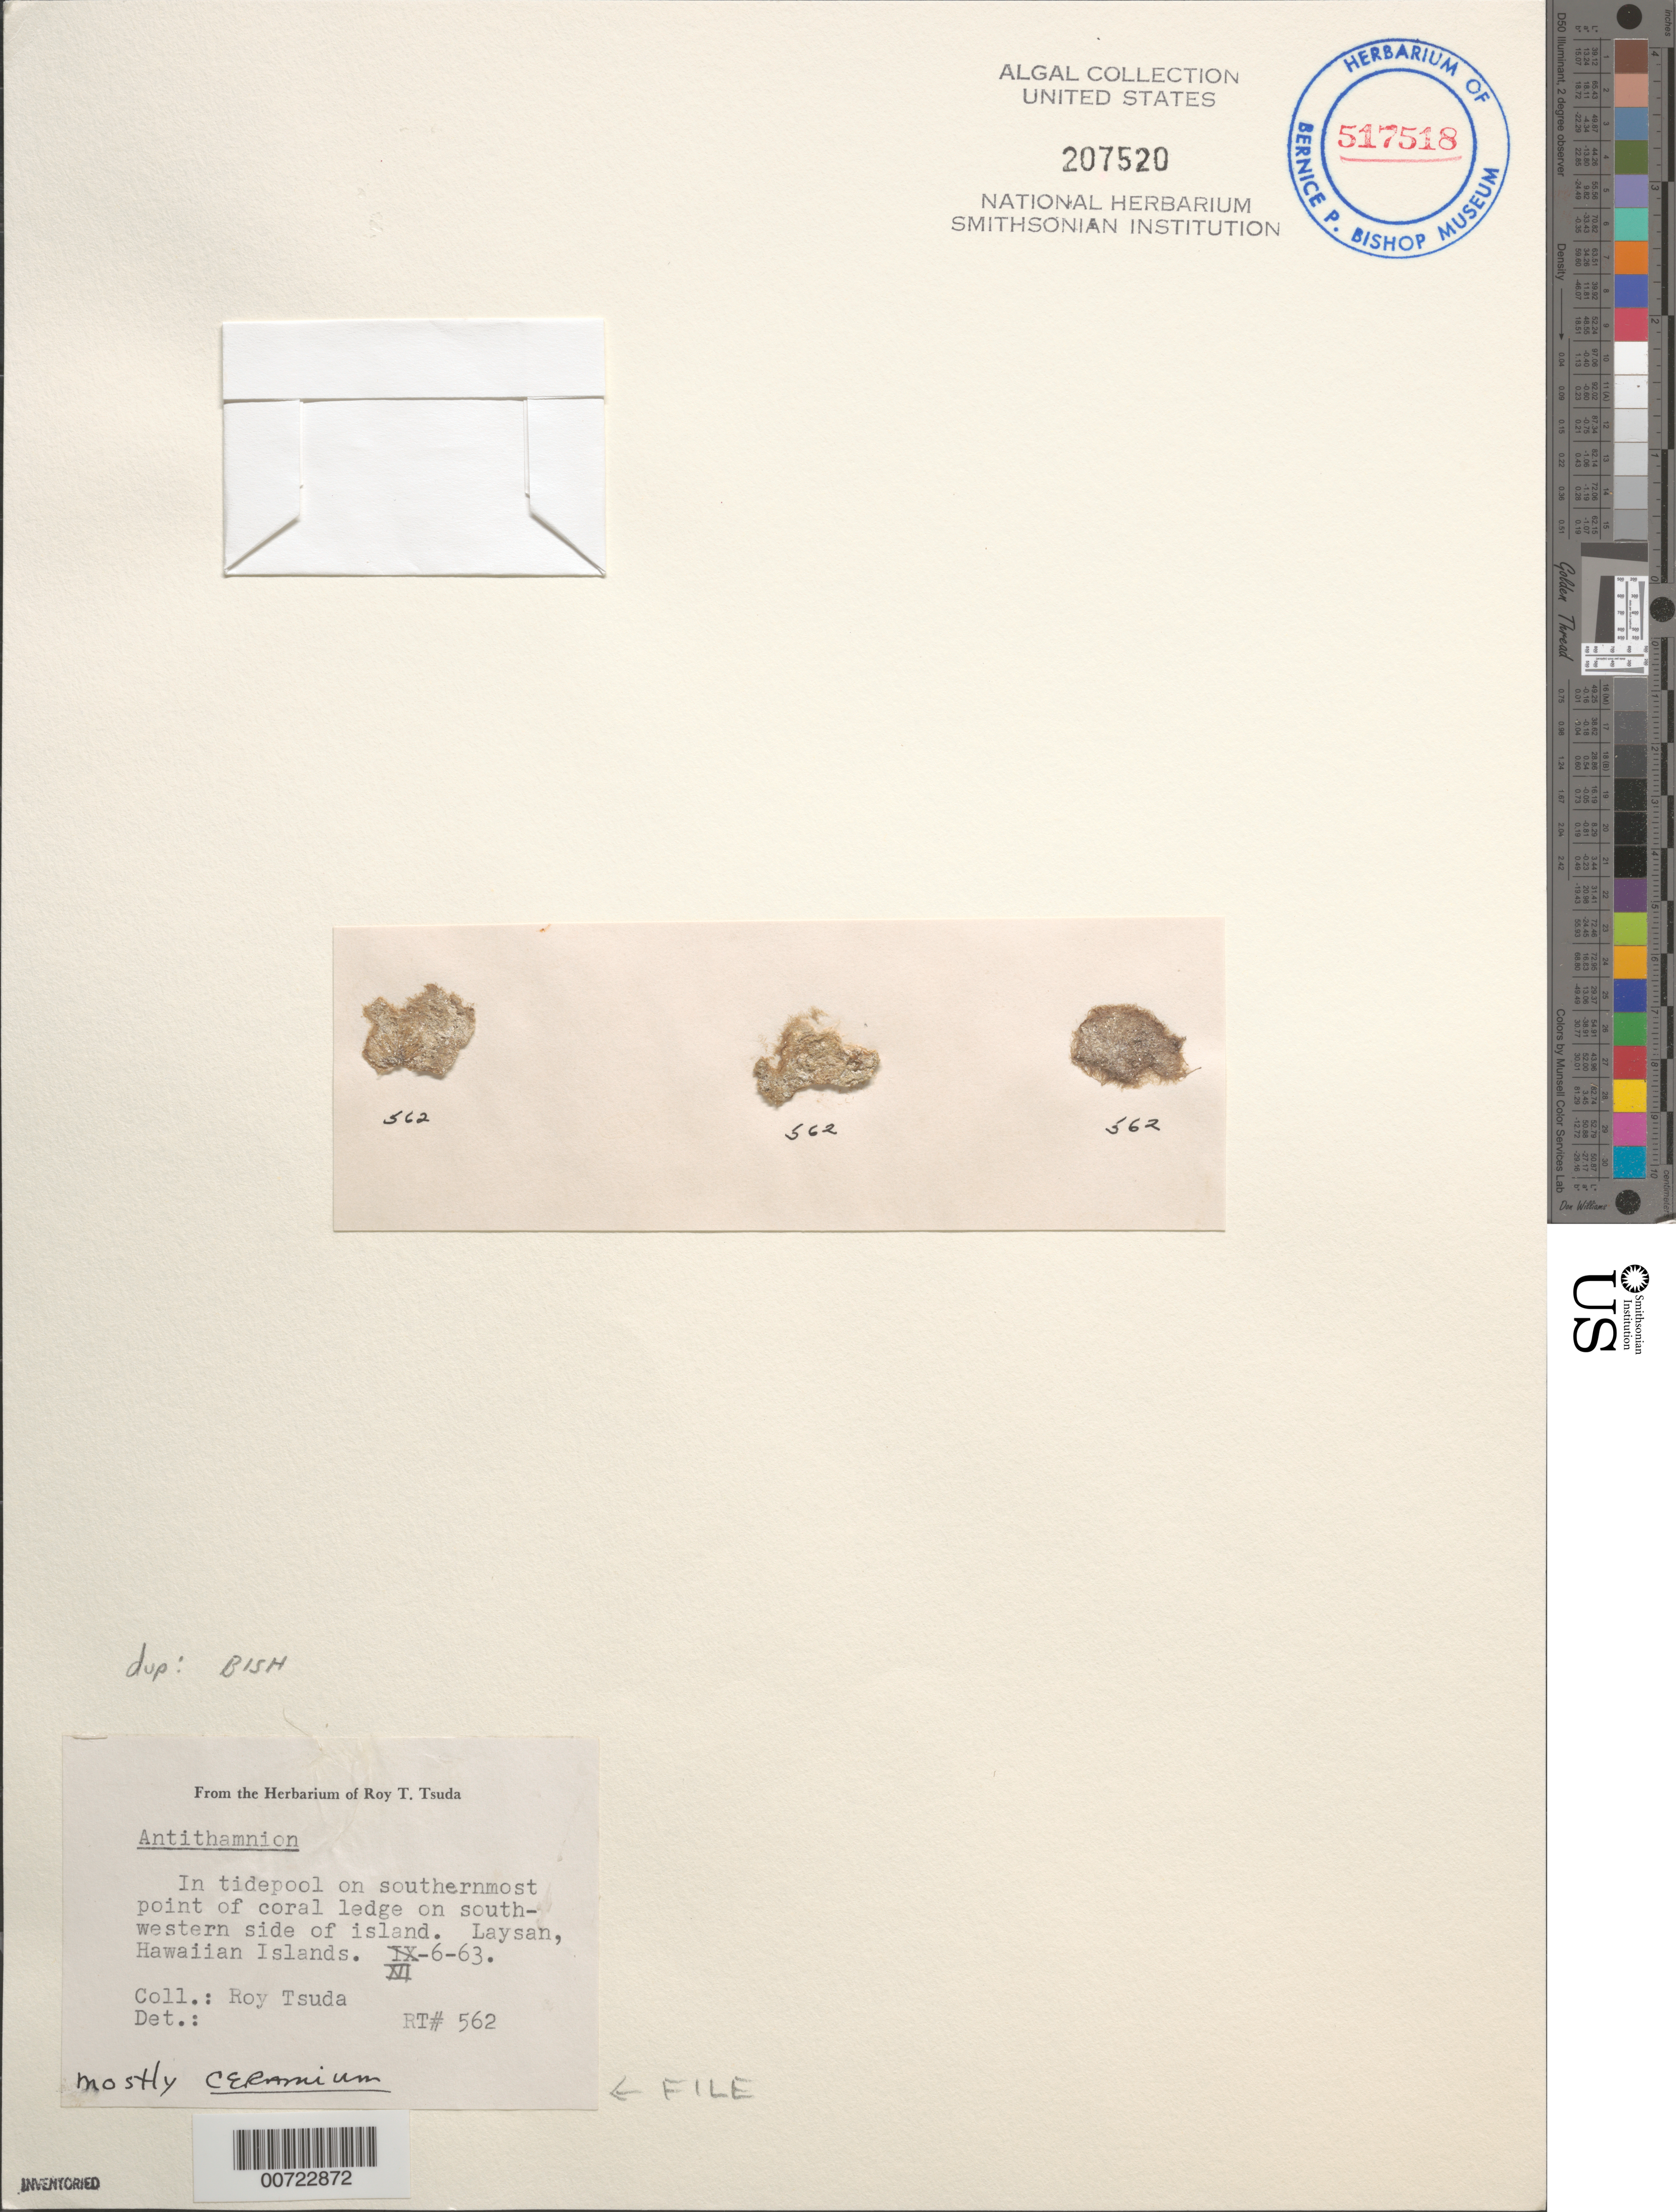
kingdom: Plantae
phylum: Rhodophyta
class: Florideophyceae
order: Ceramiales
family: Ceramiaceae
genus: Ceramium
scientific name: Ceramium sp.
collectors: R. Tsuda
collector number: RT 562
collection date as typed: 06 Dec 1963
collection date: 1963-12-06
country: United States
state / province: Hawaii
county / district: Honolulu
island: Laysan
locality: Southwestern side of island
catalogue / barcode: US 207520